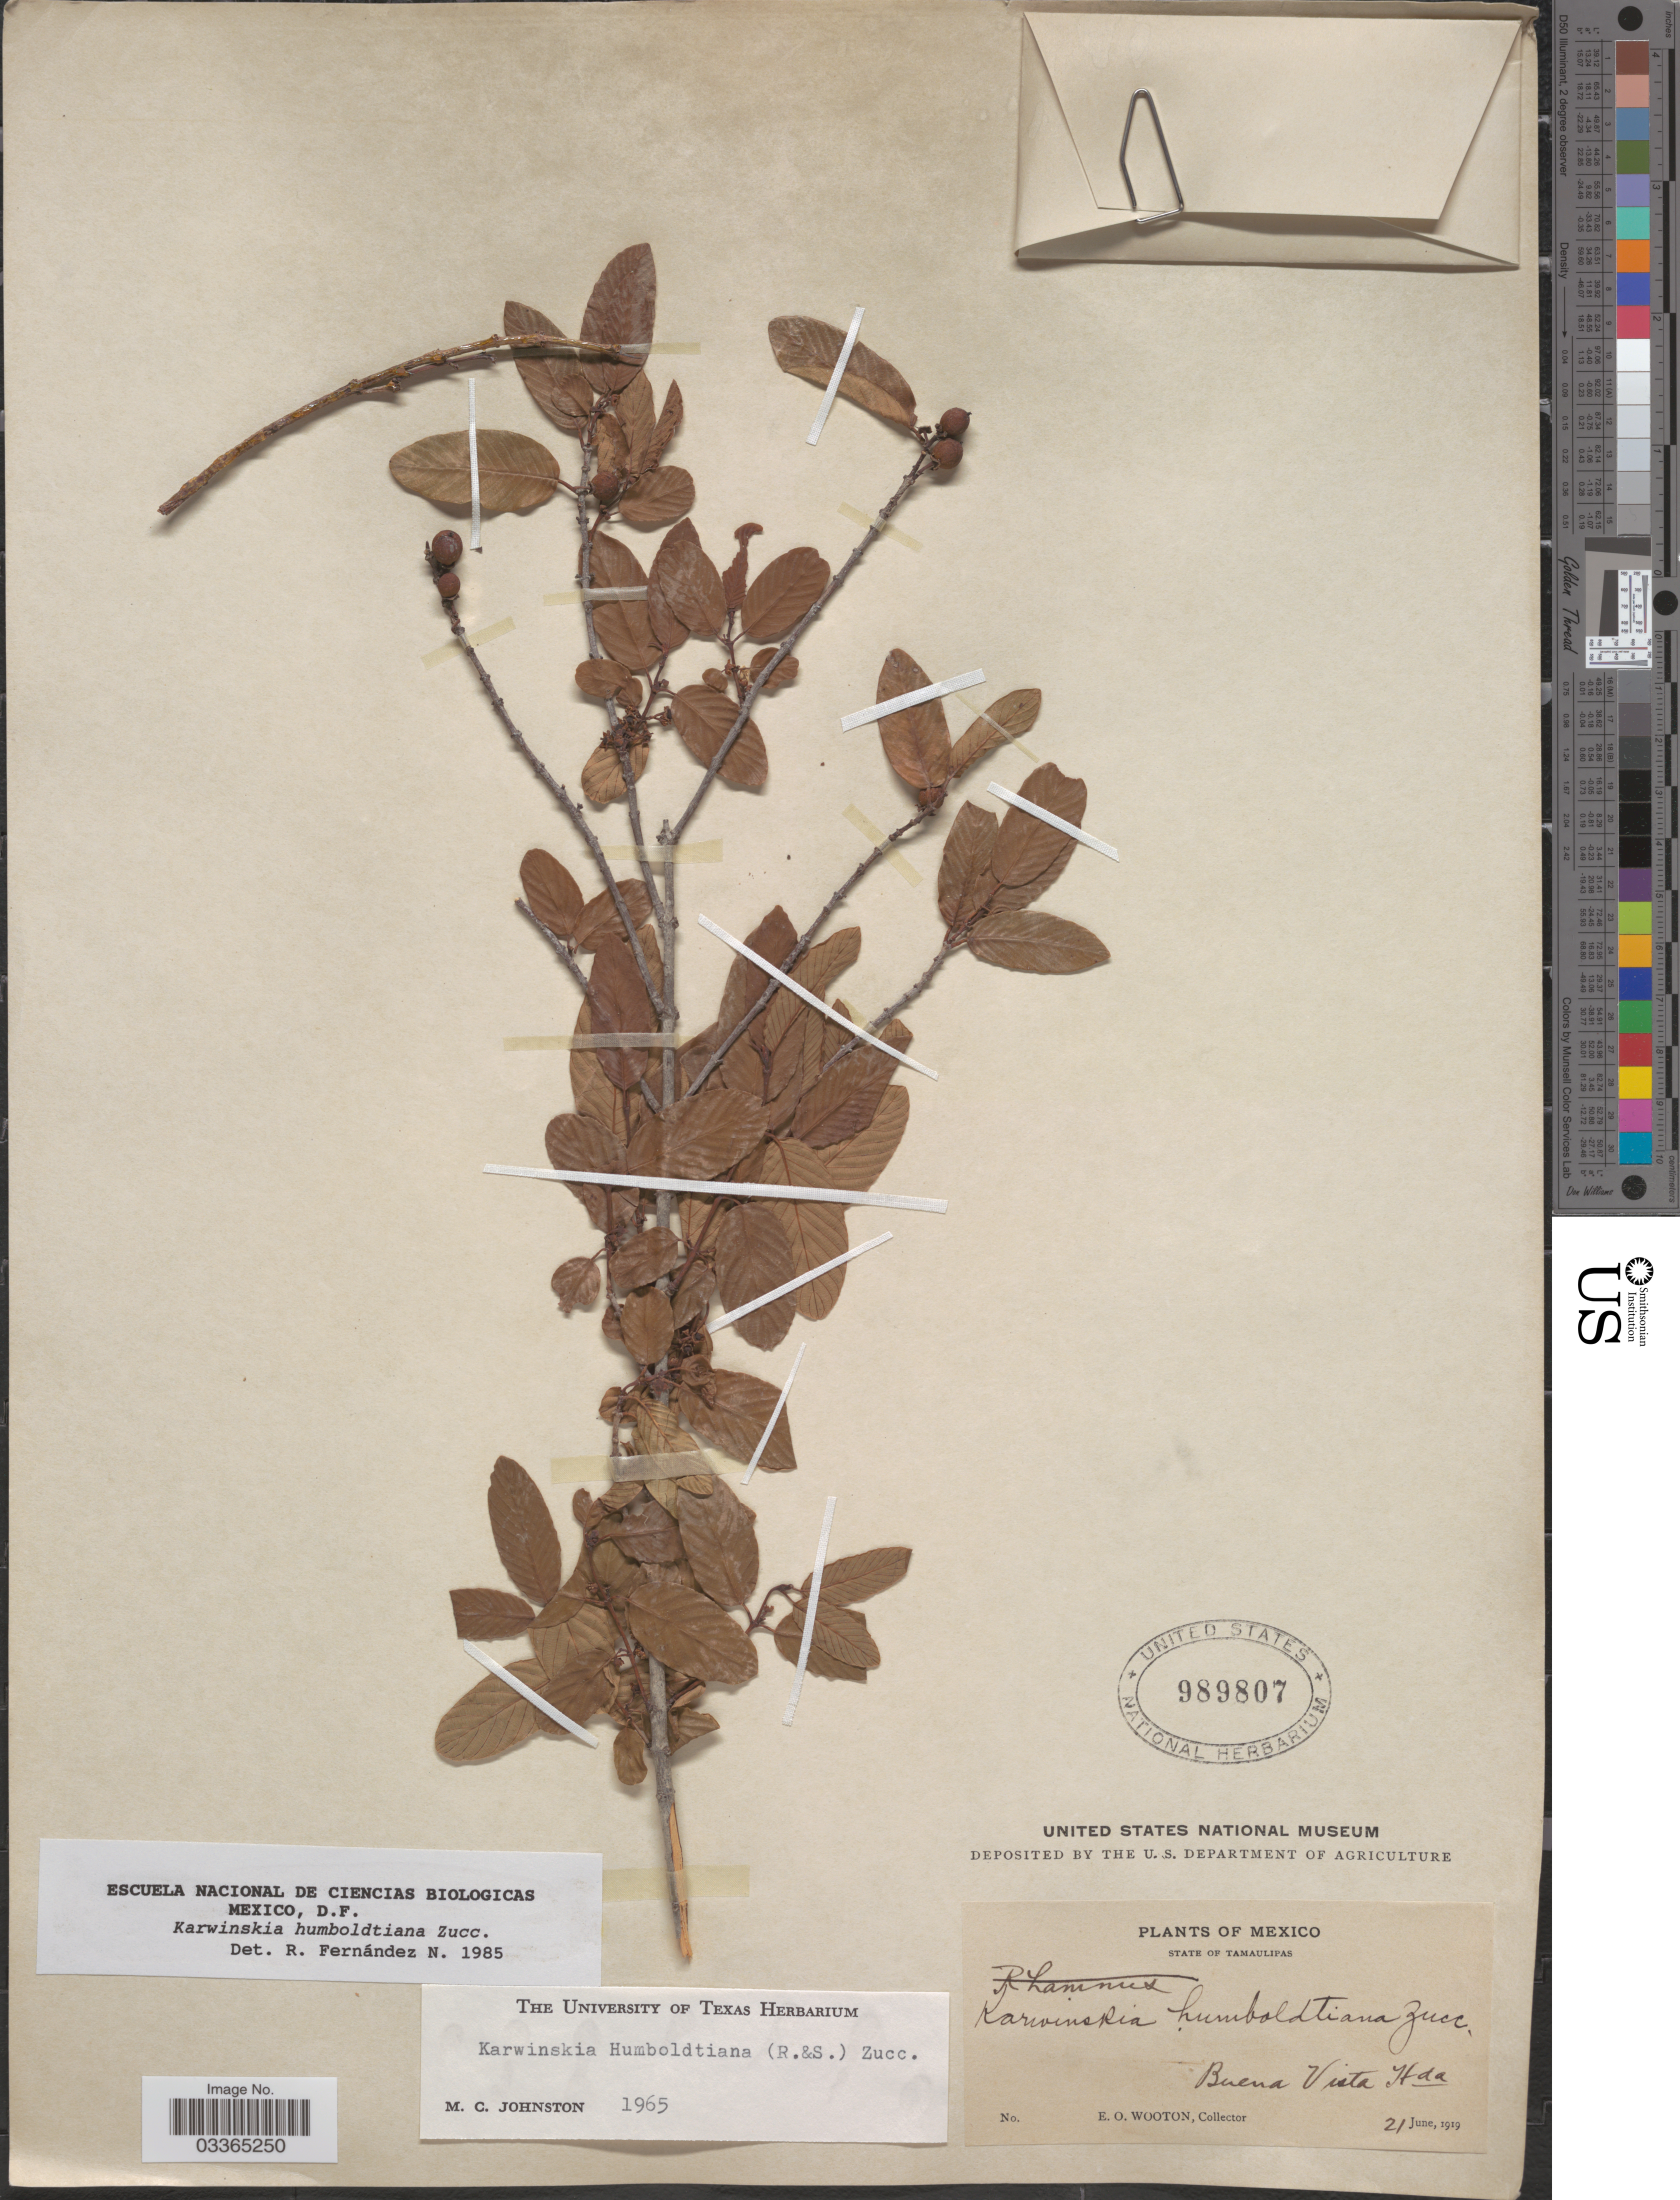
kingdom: Plantae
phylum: Tracheophyta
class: Magnoliopsida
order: Rosales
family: Rhamnaceae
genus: Karwinskia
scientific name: Karwinskia humboldtiana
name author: (Schult.) Zucc.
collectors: E. O. Wooton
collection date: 1919-06-21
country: Mexico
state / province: Tamaulipas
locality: Buena Vista Hda.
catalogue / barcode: US 989807